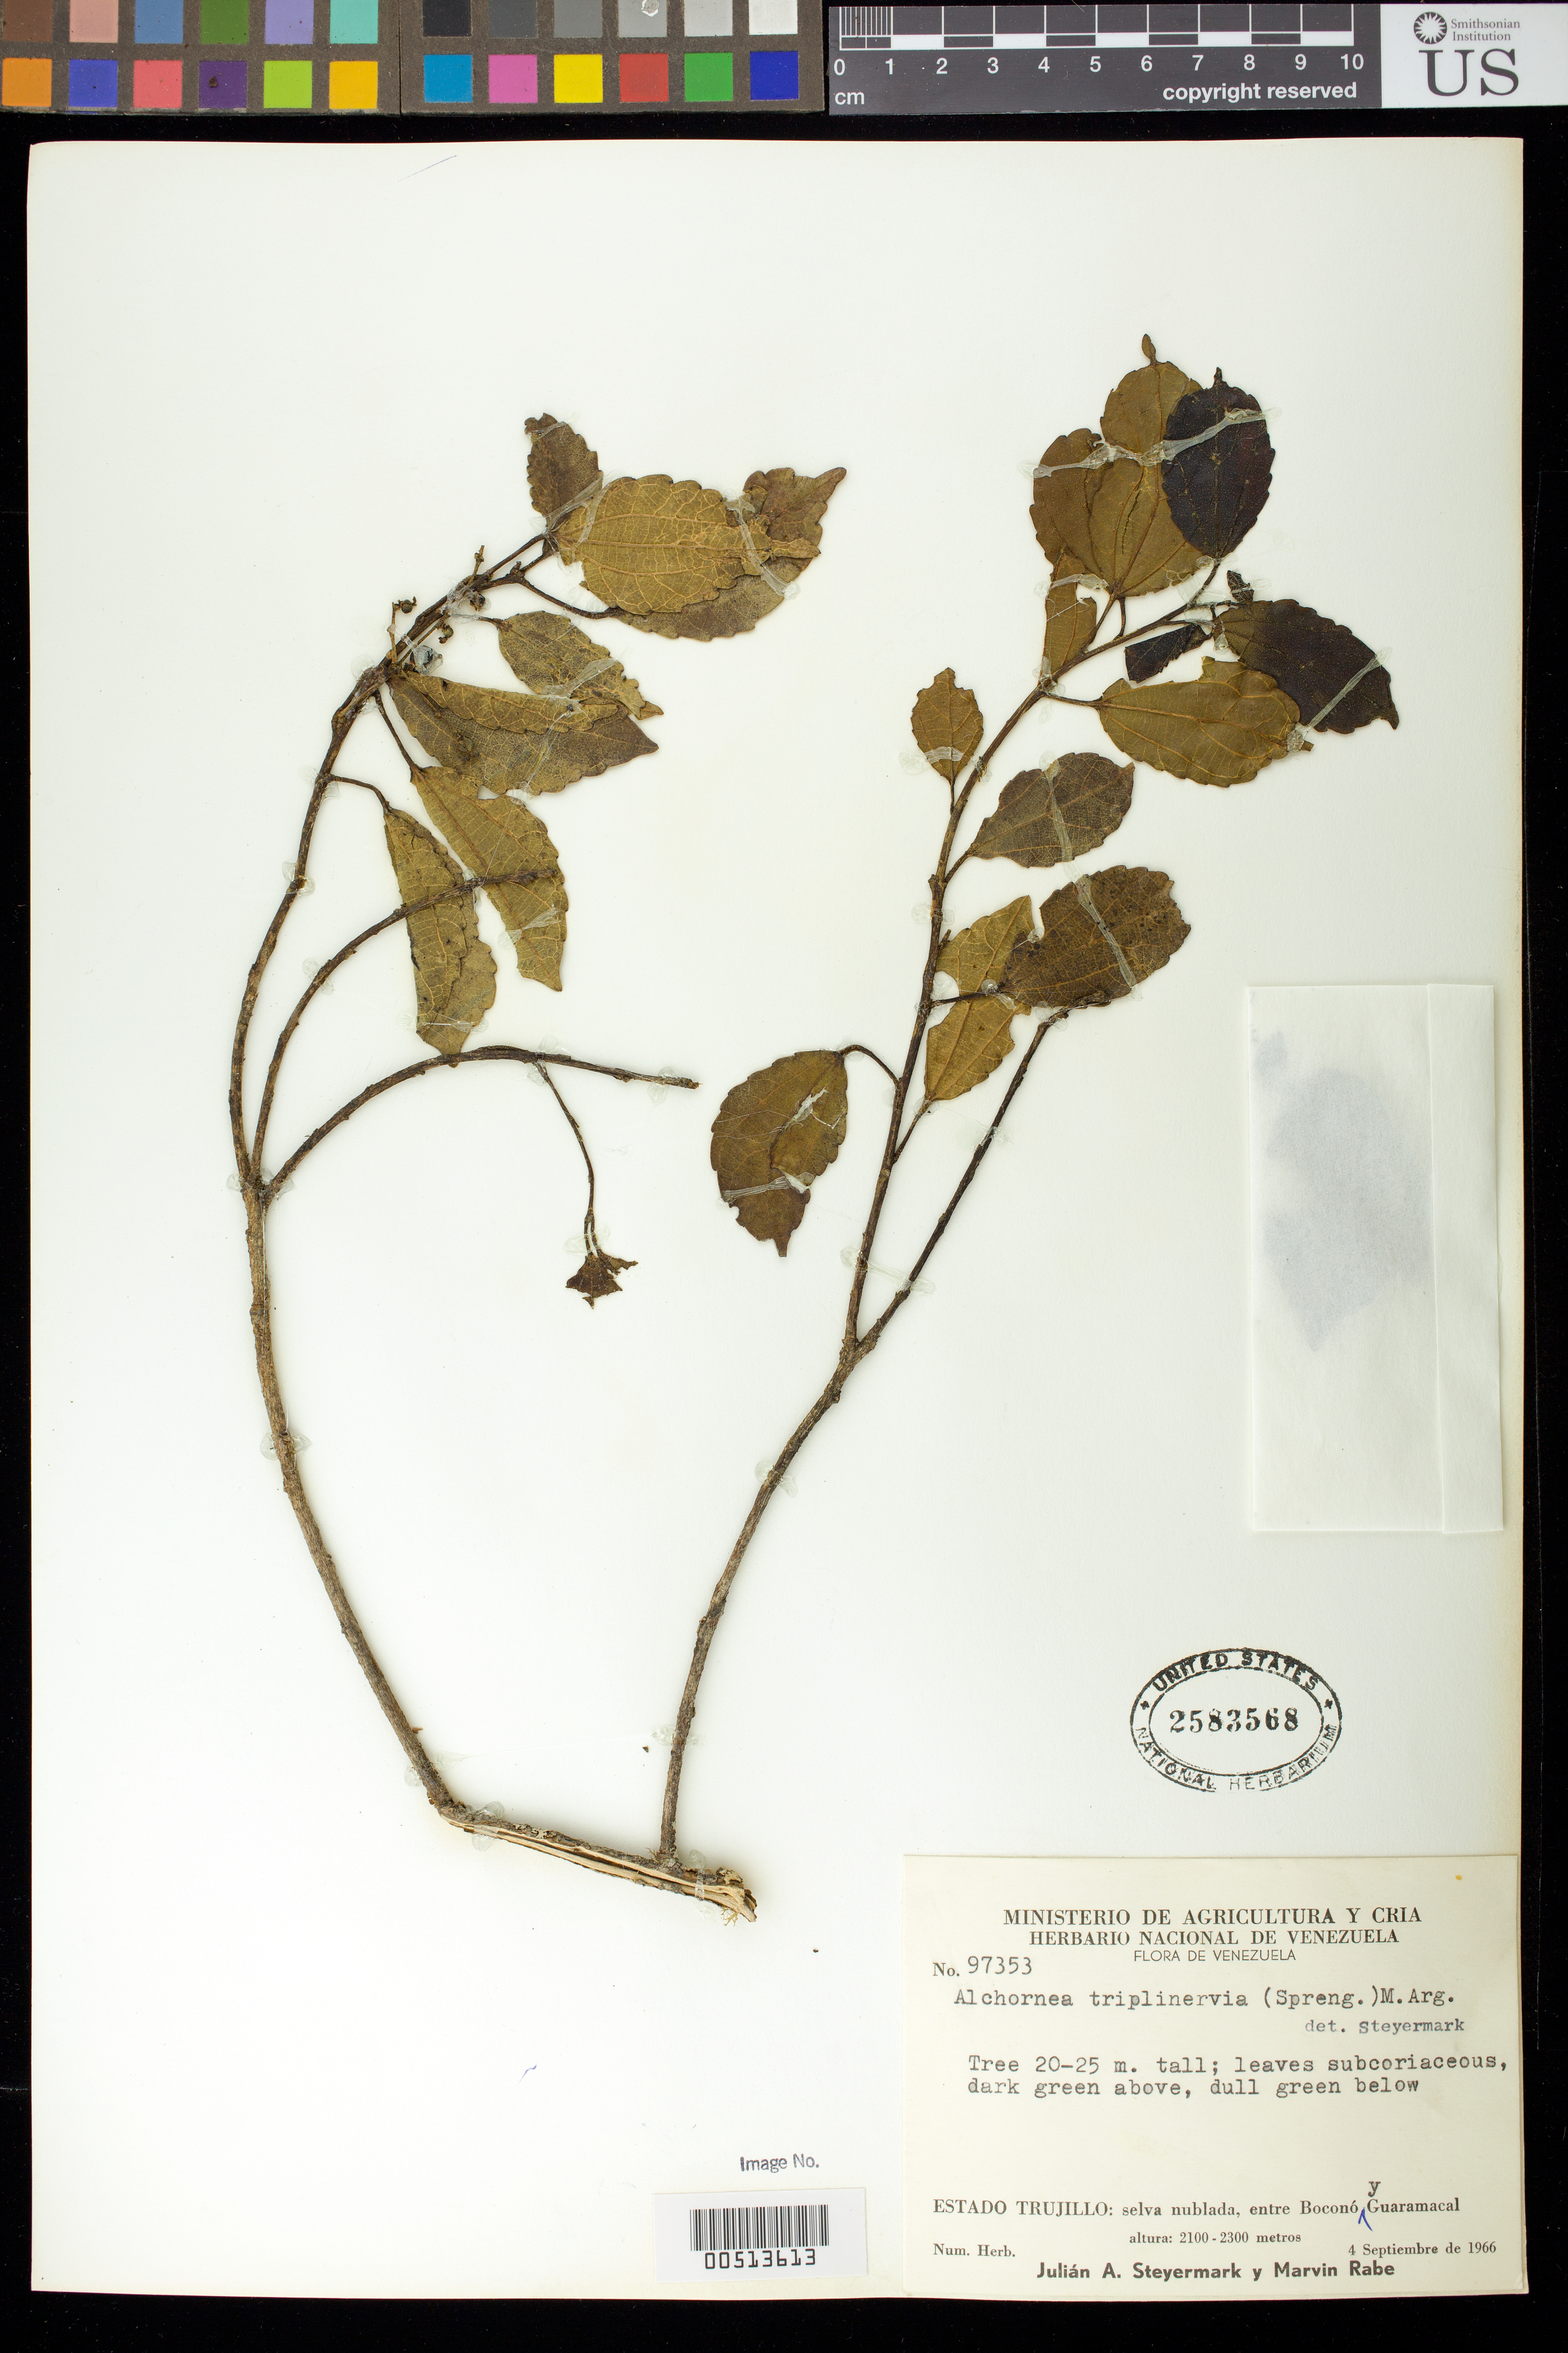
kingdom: Plantae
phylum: Tracheophyta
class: Magnoliopsida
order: Malpighiales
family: Euphorbiaceae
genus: Alchornea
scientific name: Alchornea triplinervia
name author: (Spreng.) Müll. Arg.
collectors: J. Steyermark & M. Rabe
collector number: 97353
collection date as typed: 04 Sep 1966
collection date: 1966-09-04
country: Venezuela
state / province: Trujillo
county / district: Boconó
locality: Entre Boconó y Guaramacal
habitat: Selva nublada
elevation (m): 2100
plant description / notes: US, VEN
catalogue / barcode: US 2583568